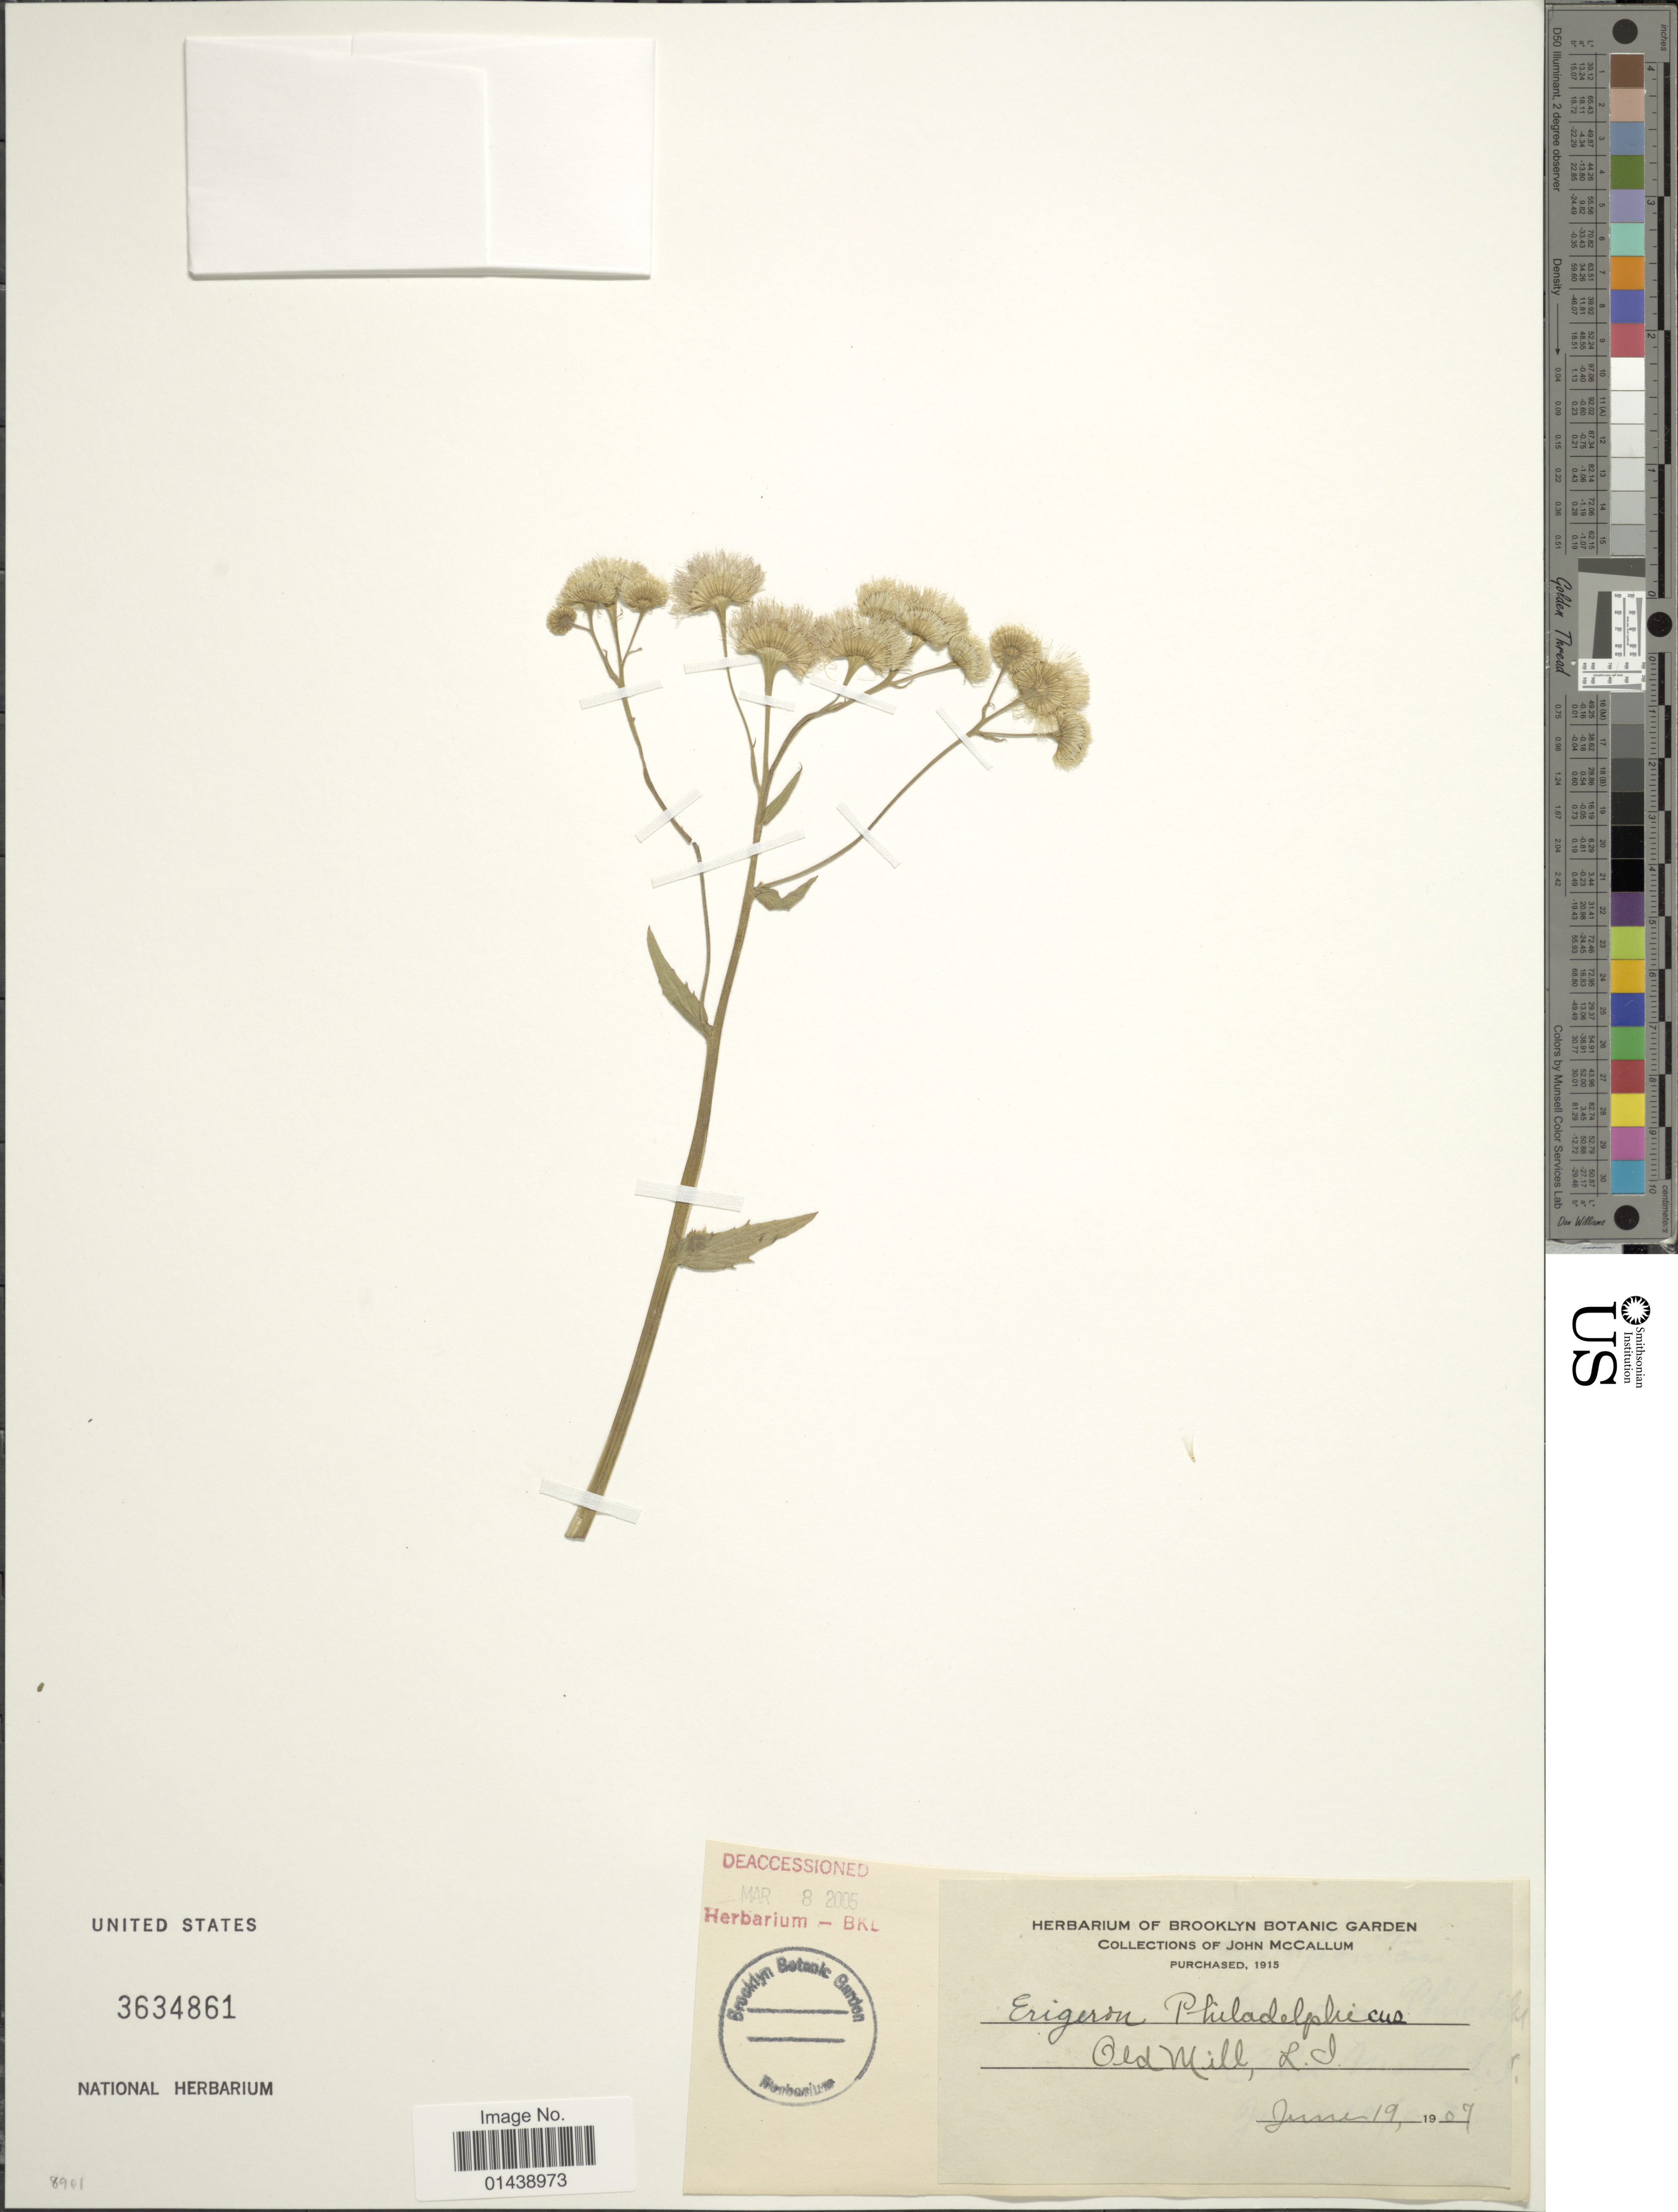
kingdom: Plantae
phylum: Tracheophyta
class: Magnoliopsida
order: Asterales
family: Asteraceae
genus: Erigeron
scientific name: Erigeron philadelphicus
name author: L.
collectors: J. McCallum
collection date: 1907-06-19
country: United States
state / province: New York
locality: Old Mill, LI.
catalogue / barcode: US 3634861